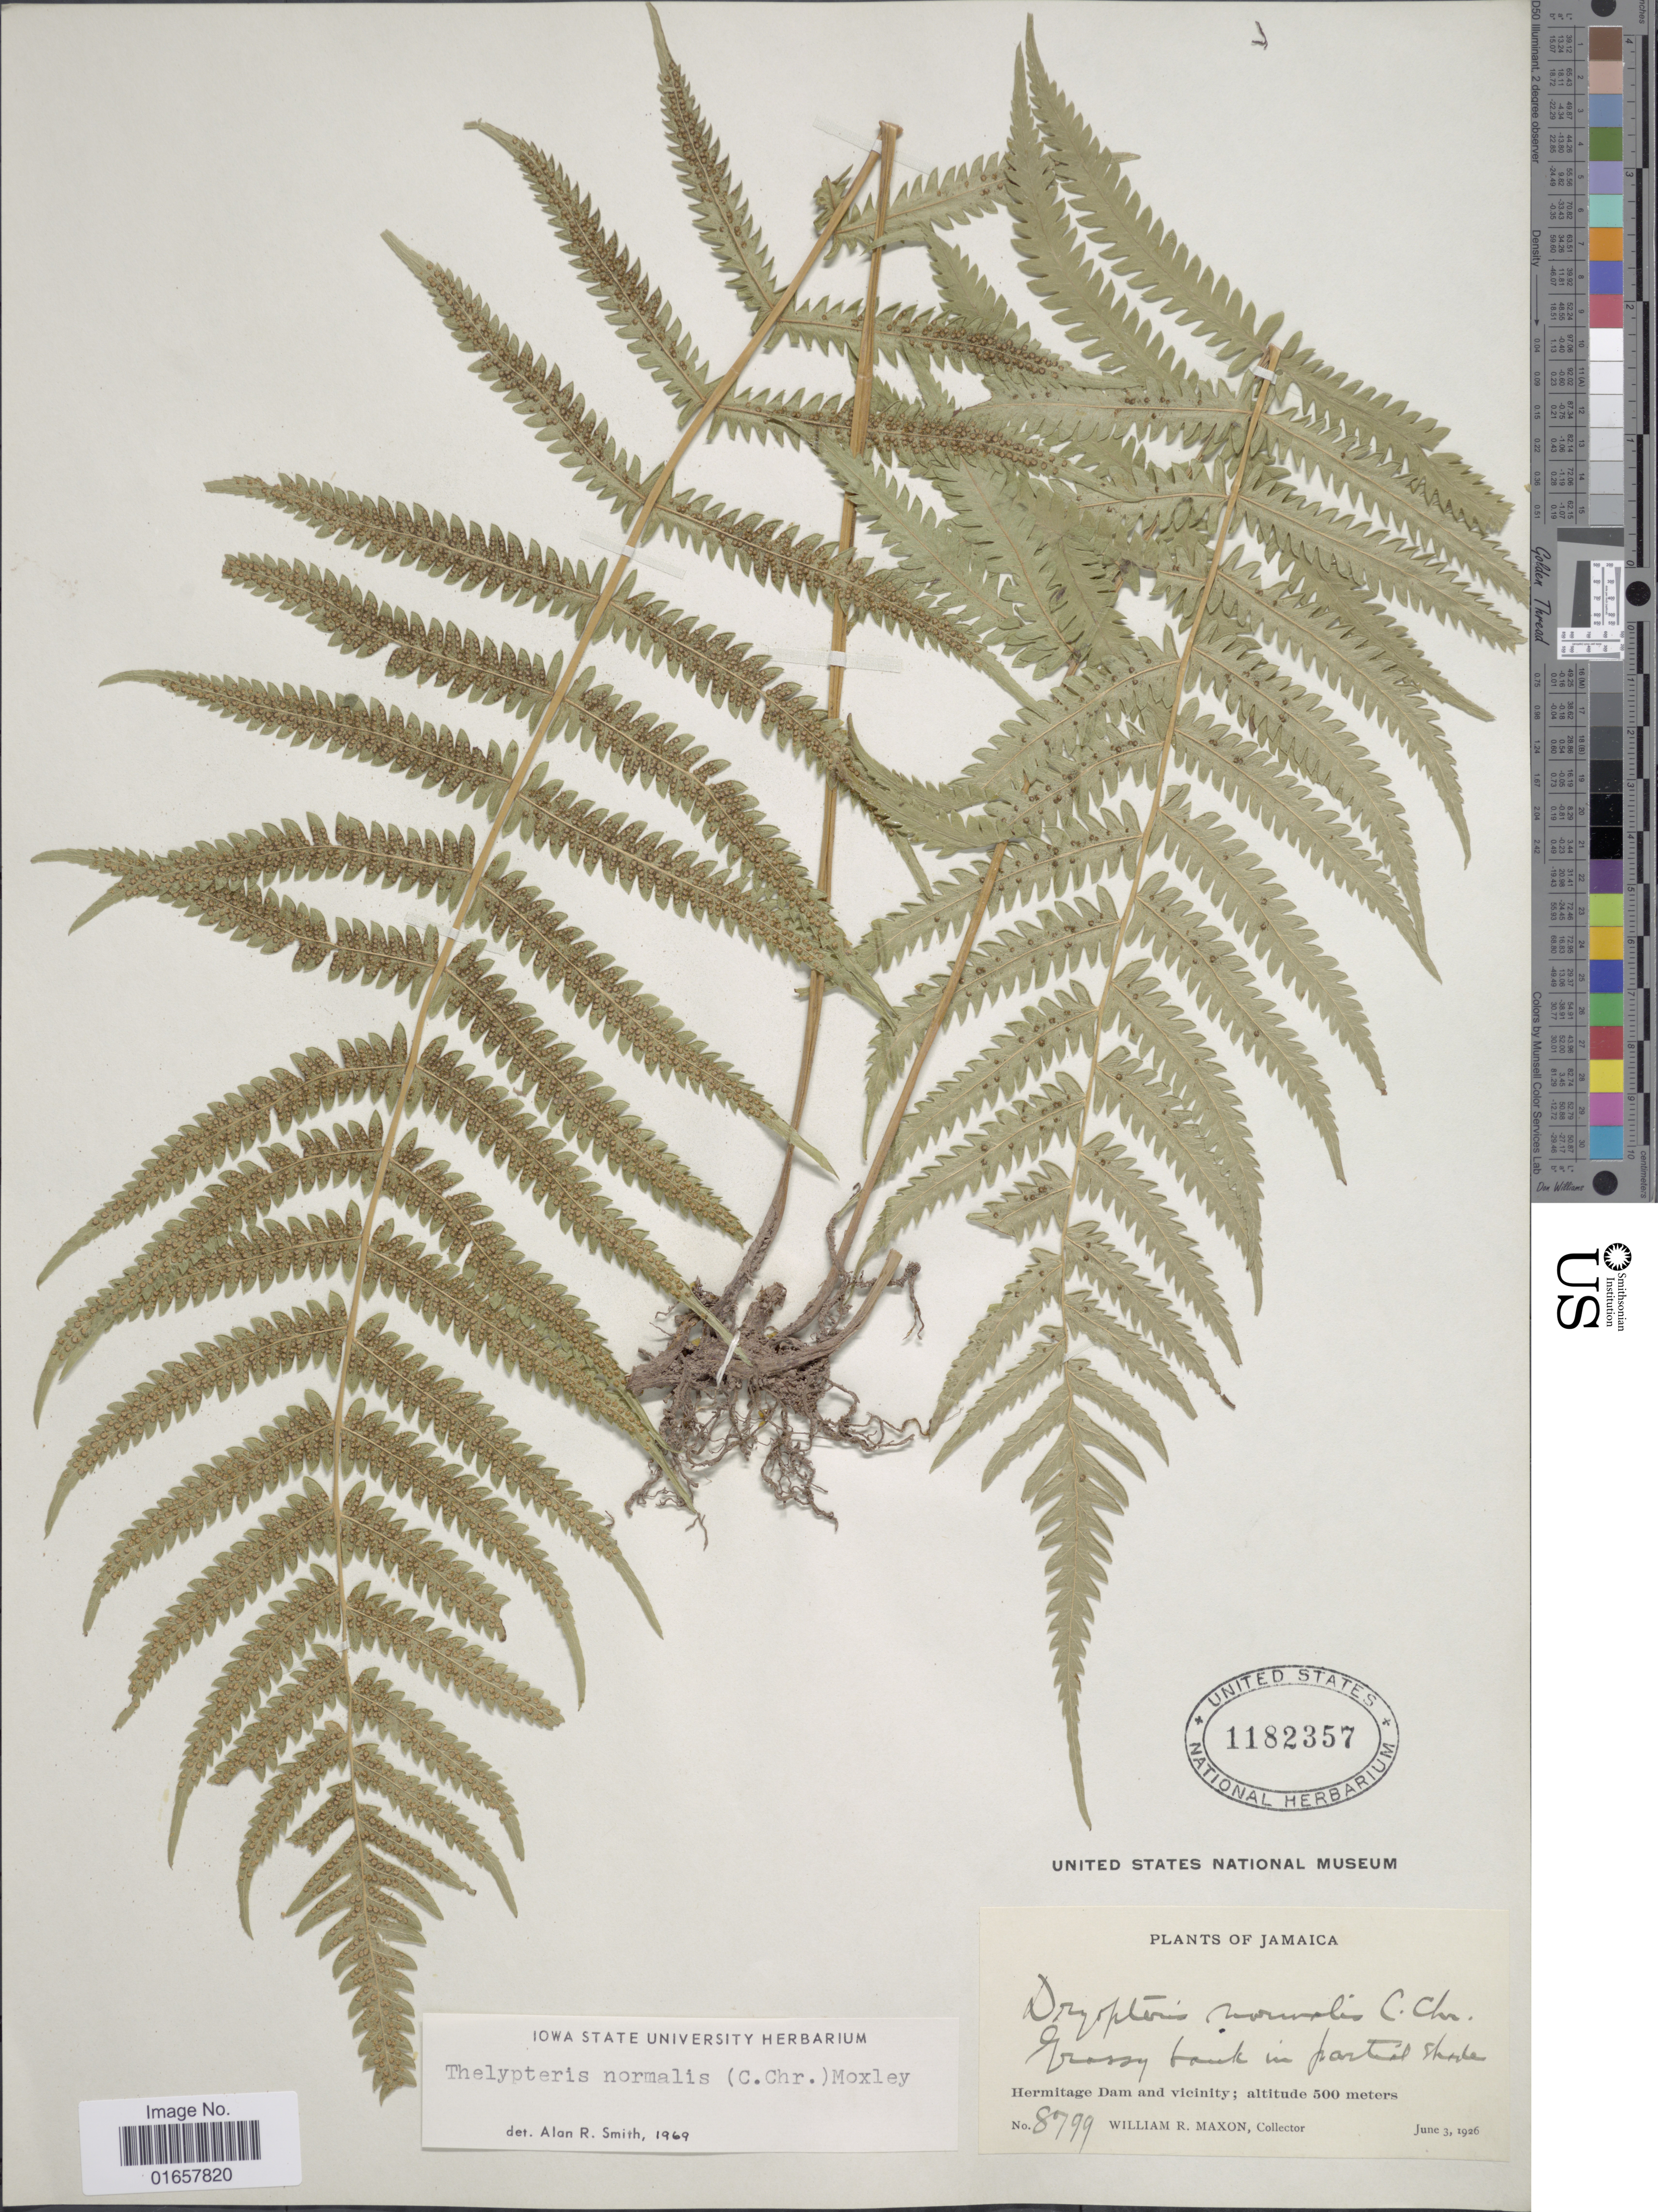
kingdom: Plantae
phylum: Tracheophyta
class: Polypodiopsida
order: Polypodiales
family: Thelypteridaceae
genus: Christella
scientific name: Christella kunthii comb. ined.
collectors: W. R. Maxon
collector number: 8799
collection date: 1926-06-03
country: Jamaica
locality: Jamaica, Hermitage Dam and vicinity.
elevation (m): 500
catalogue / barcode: US 1182357